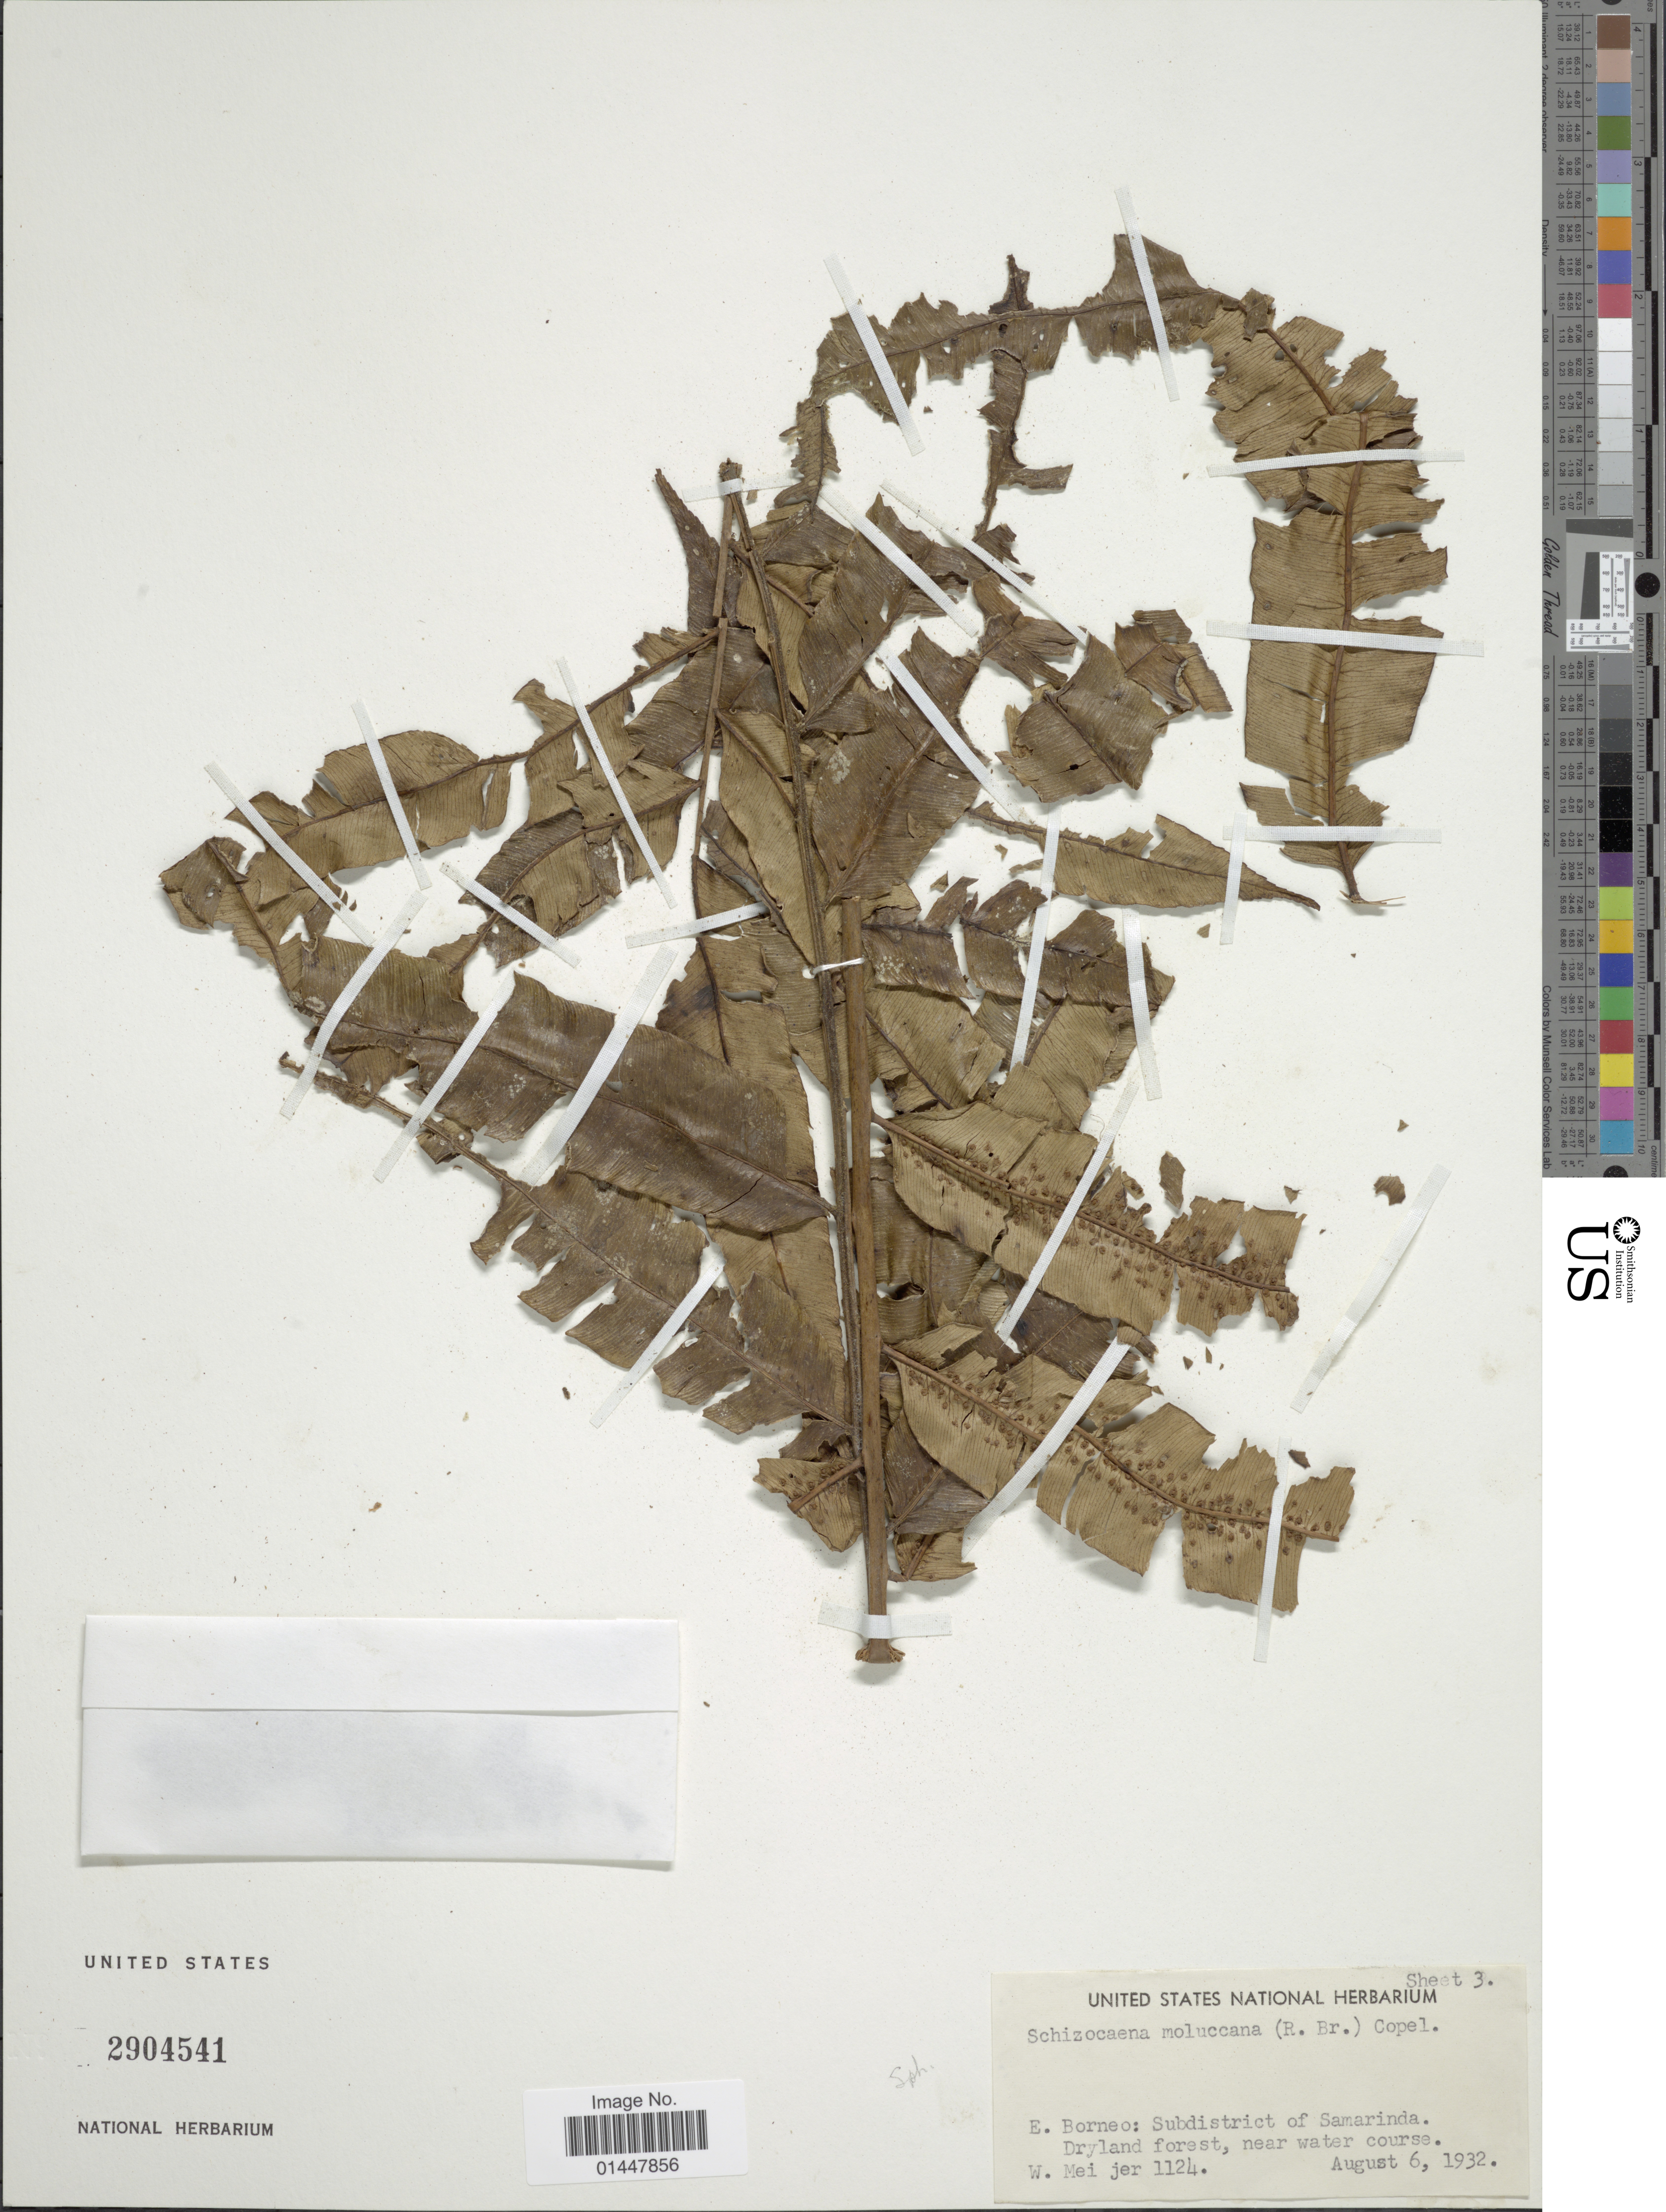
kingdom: Plantae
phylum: Tracheophyta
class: Polypodiopsida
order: Cyatheales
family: Cyatheaceae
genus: Sphaeropteris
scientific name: Sphaeropteris moluccana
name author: (Desv.) R.M. Tryon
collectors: W. Meijer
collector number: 1124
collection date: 1932-08-06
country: Indonesia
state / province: Kalimantan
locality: E. Borneo, Subdistrict of Samarinda, near water course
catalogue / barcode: US 2904541